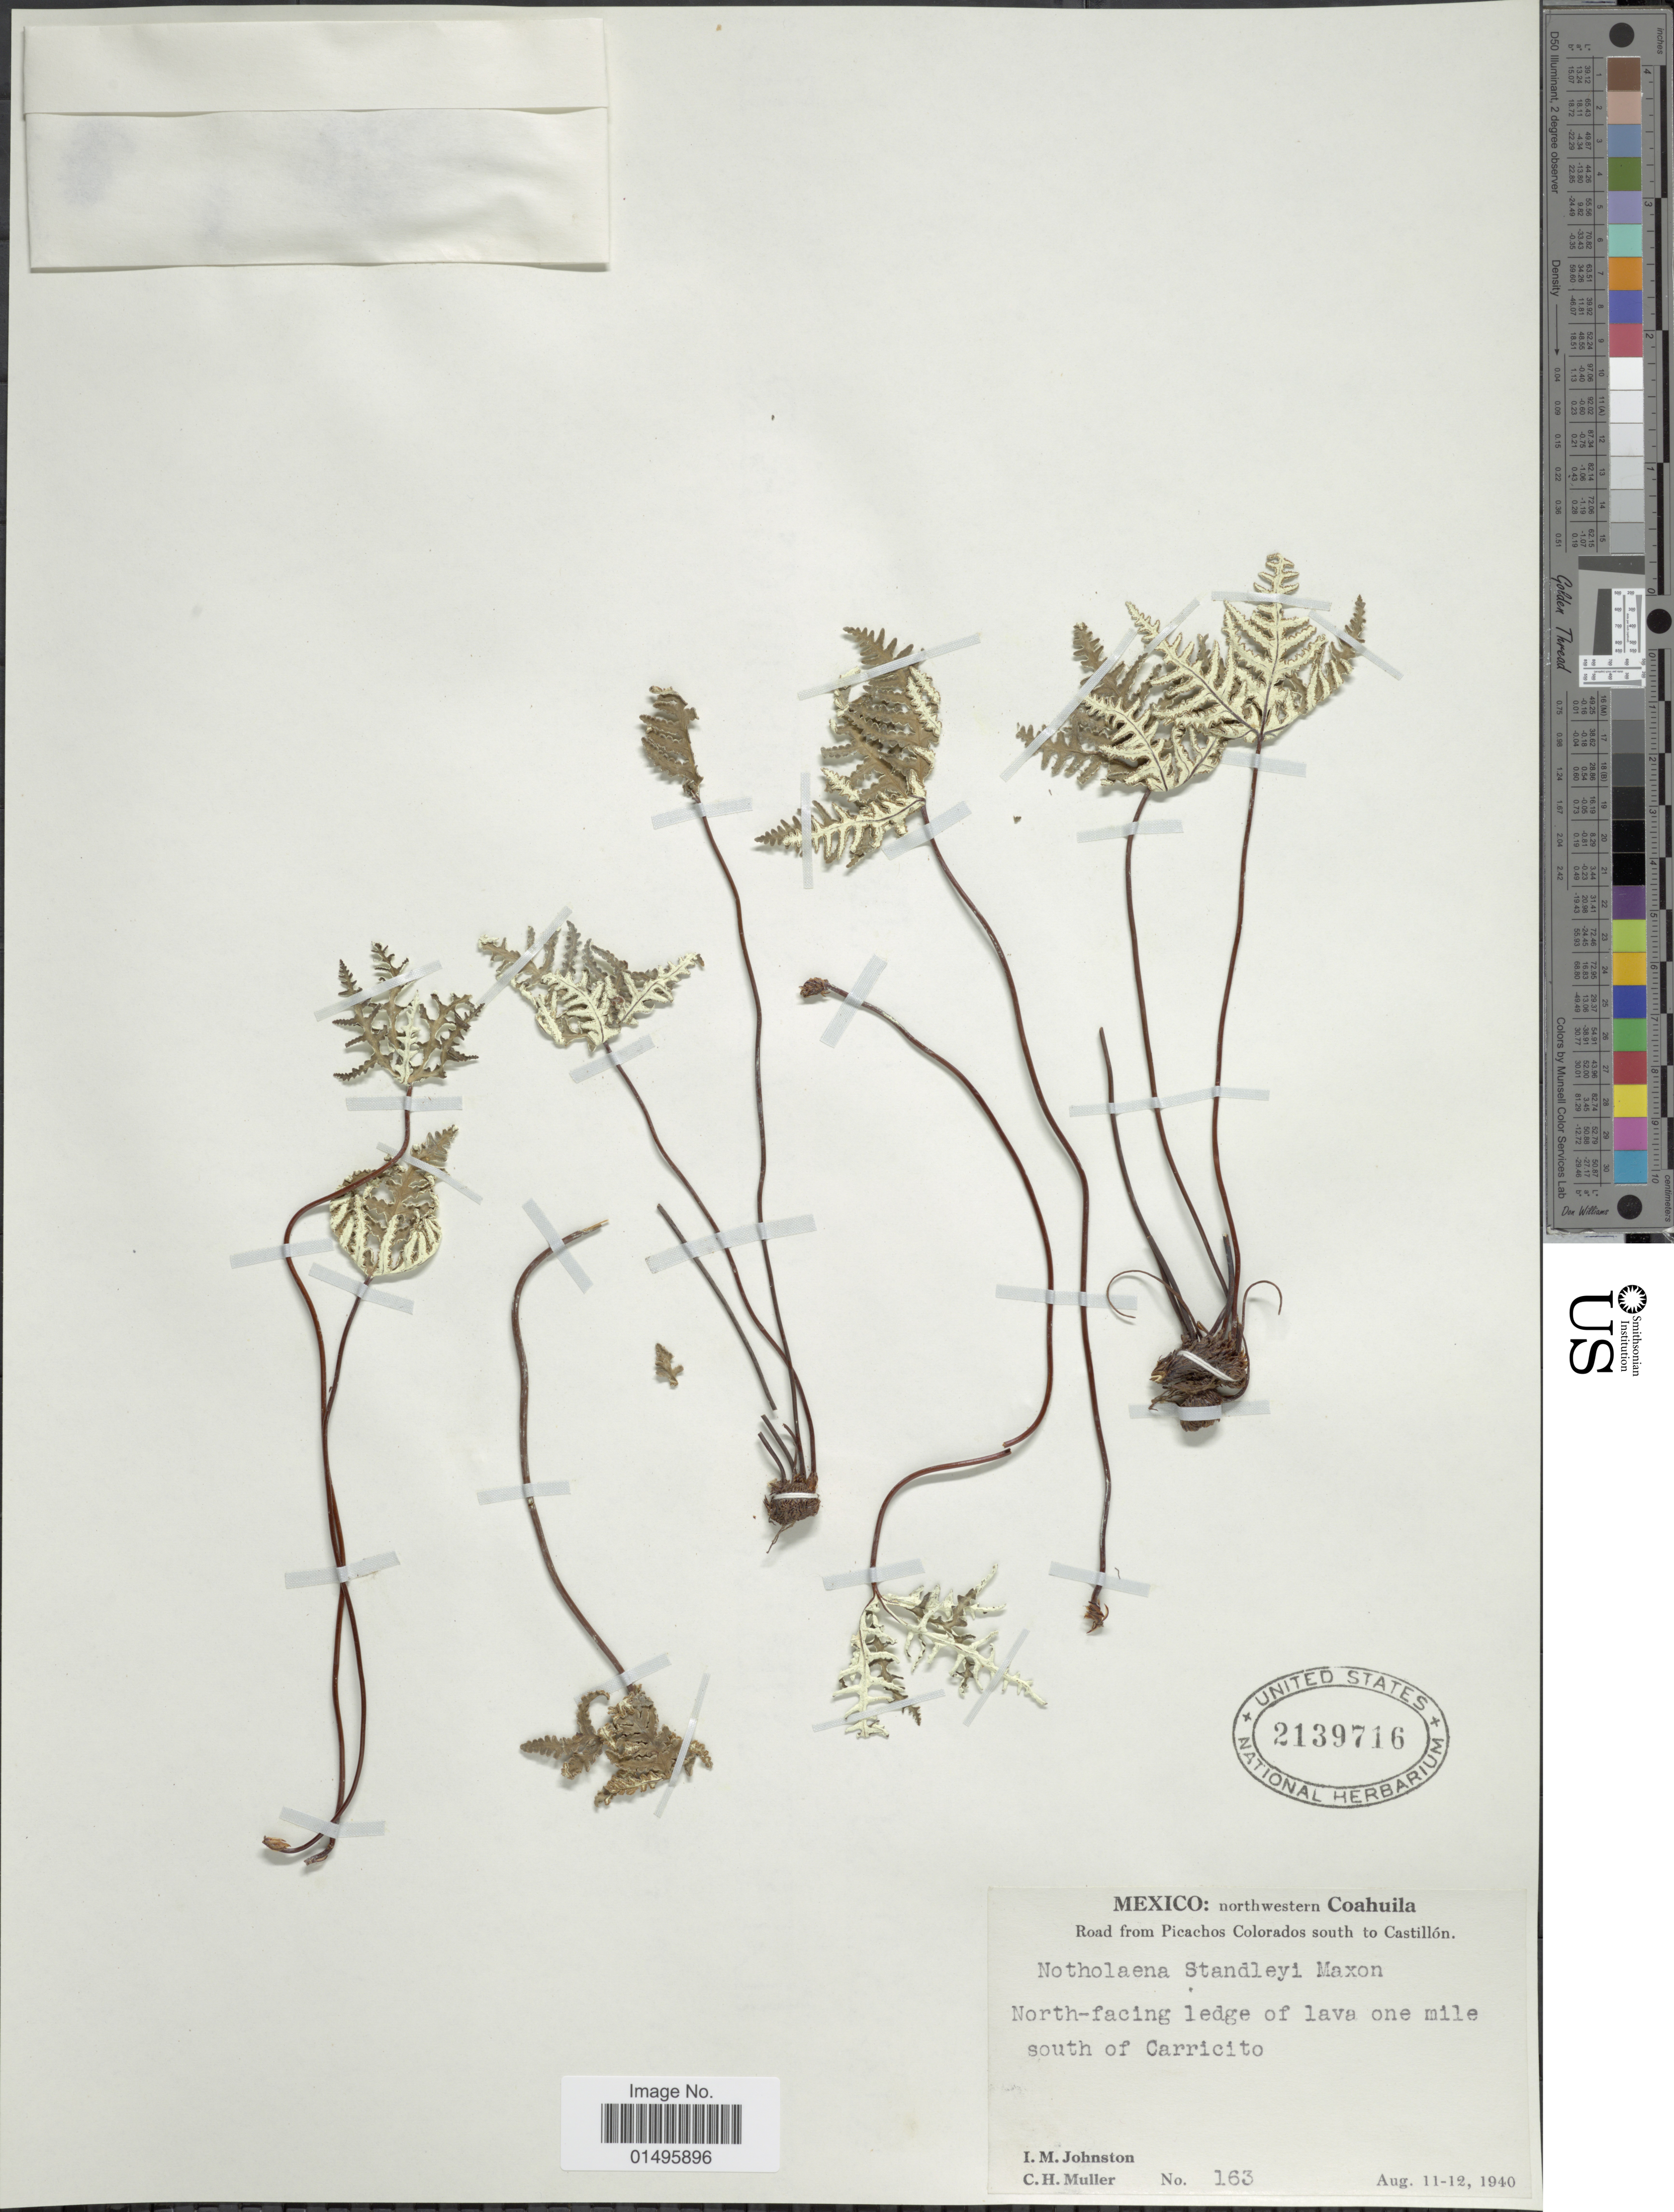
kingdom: Plantae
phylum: Tracheophyta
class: Polypodiopsida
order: Polypodiales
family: Pteridaceae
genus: Notholaena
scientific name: Notholaena standleyi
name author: Maxon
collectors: I.M. Johnston & C. H. Müller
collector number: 163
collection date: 1940-08-11/1940-08-12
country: Mexico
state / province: Coahuila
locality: Mexico, northwestern Coahhuila, road from Picachos Colorados south to Castillon, north-facing ledge of lava one mile south of Carricito.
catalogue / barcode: US 2139716